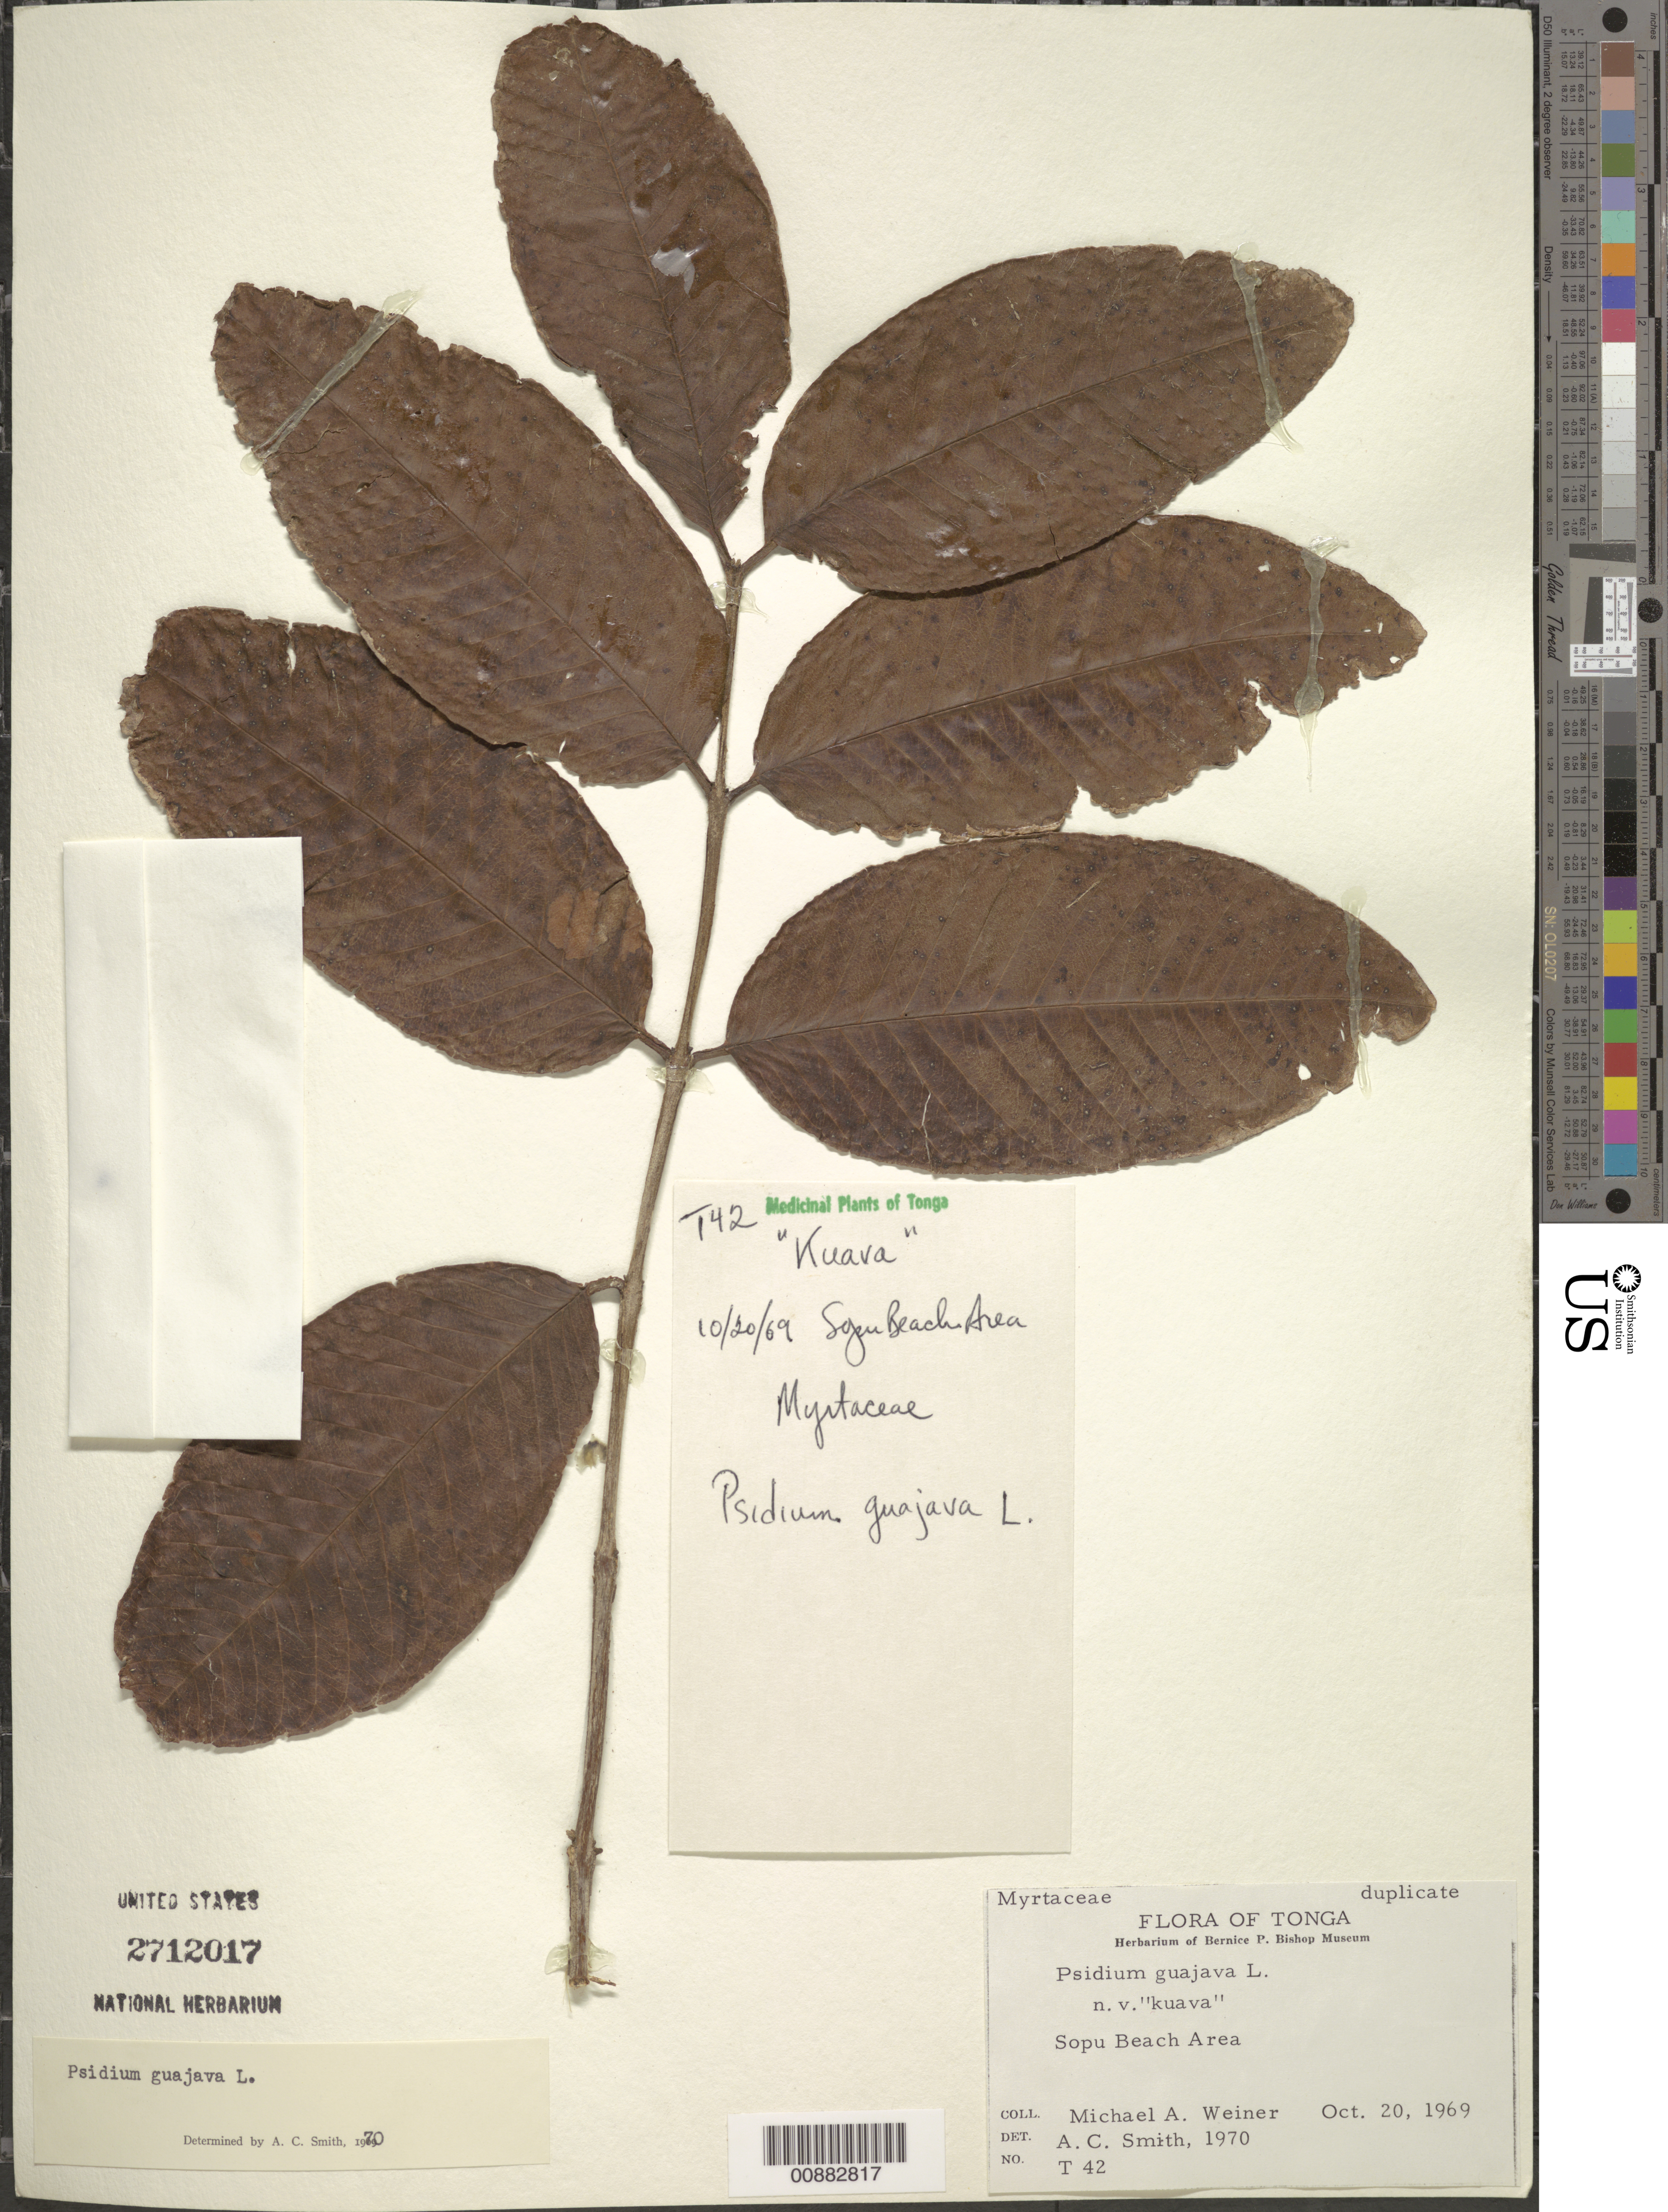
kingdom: Plantae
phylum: Tracheophyta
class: Magnoliopsida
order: Myrtales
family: Myrtaceae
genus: Psidium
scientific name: Psidium guajava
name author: L.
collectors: C. A. Smith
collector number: T 42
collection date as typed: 20 Oct 1969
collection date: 1969-10-20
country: Tonga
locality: Sopu beach area.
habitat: Beach area.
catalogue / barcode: US 2712017